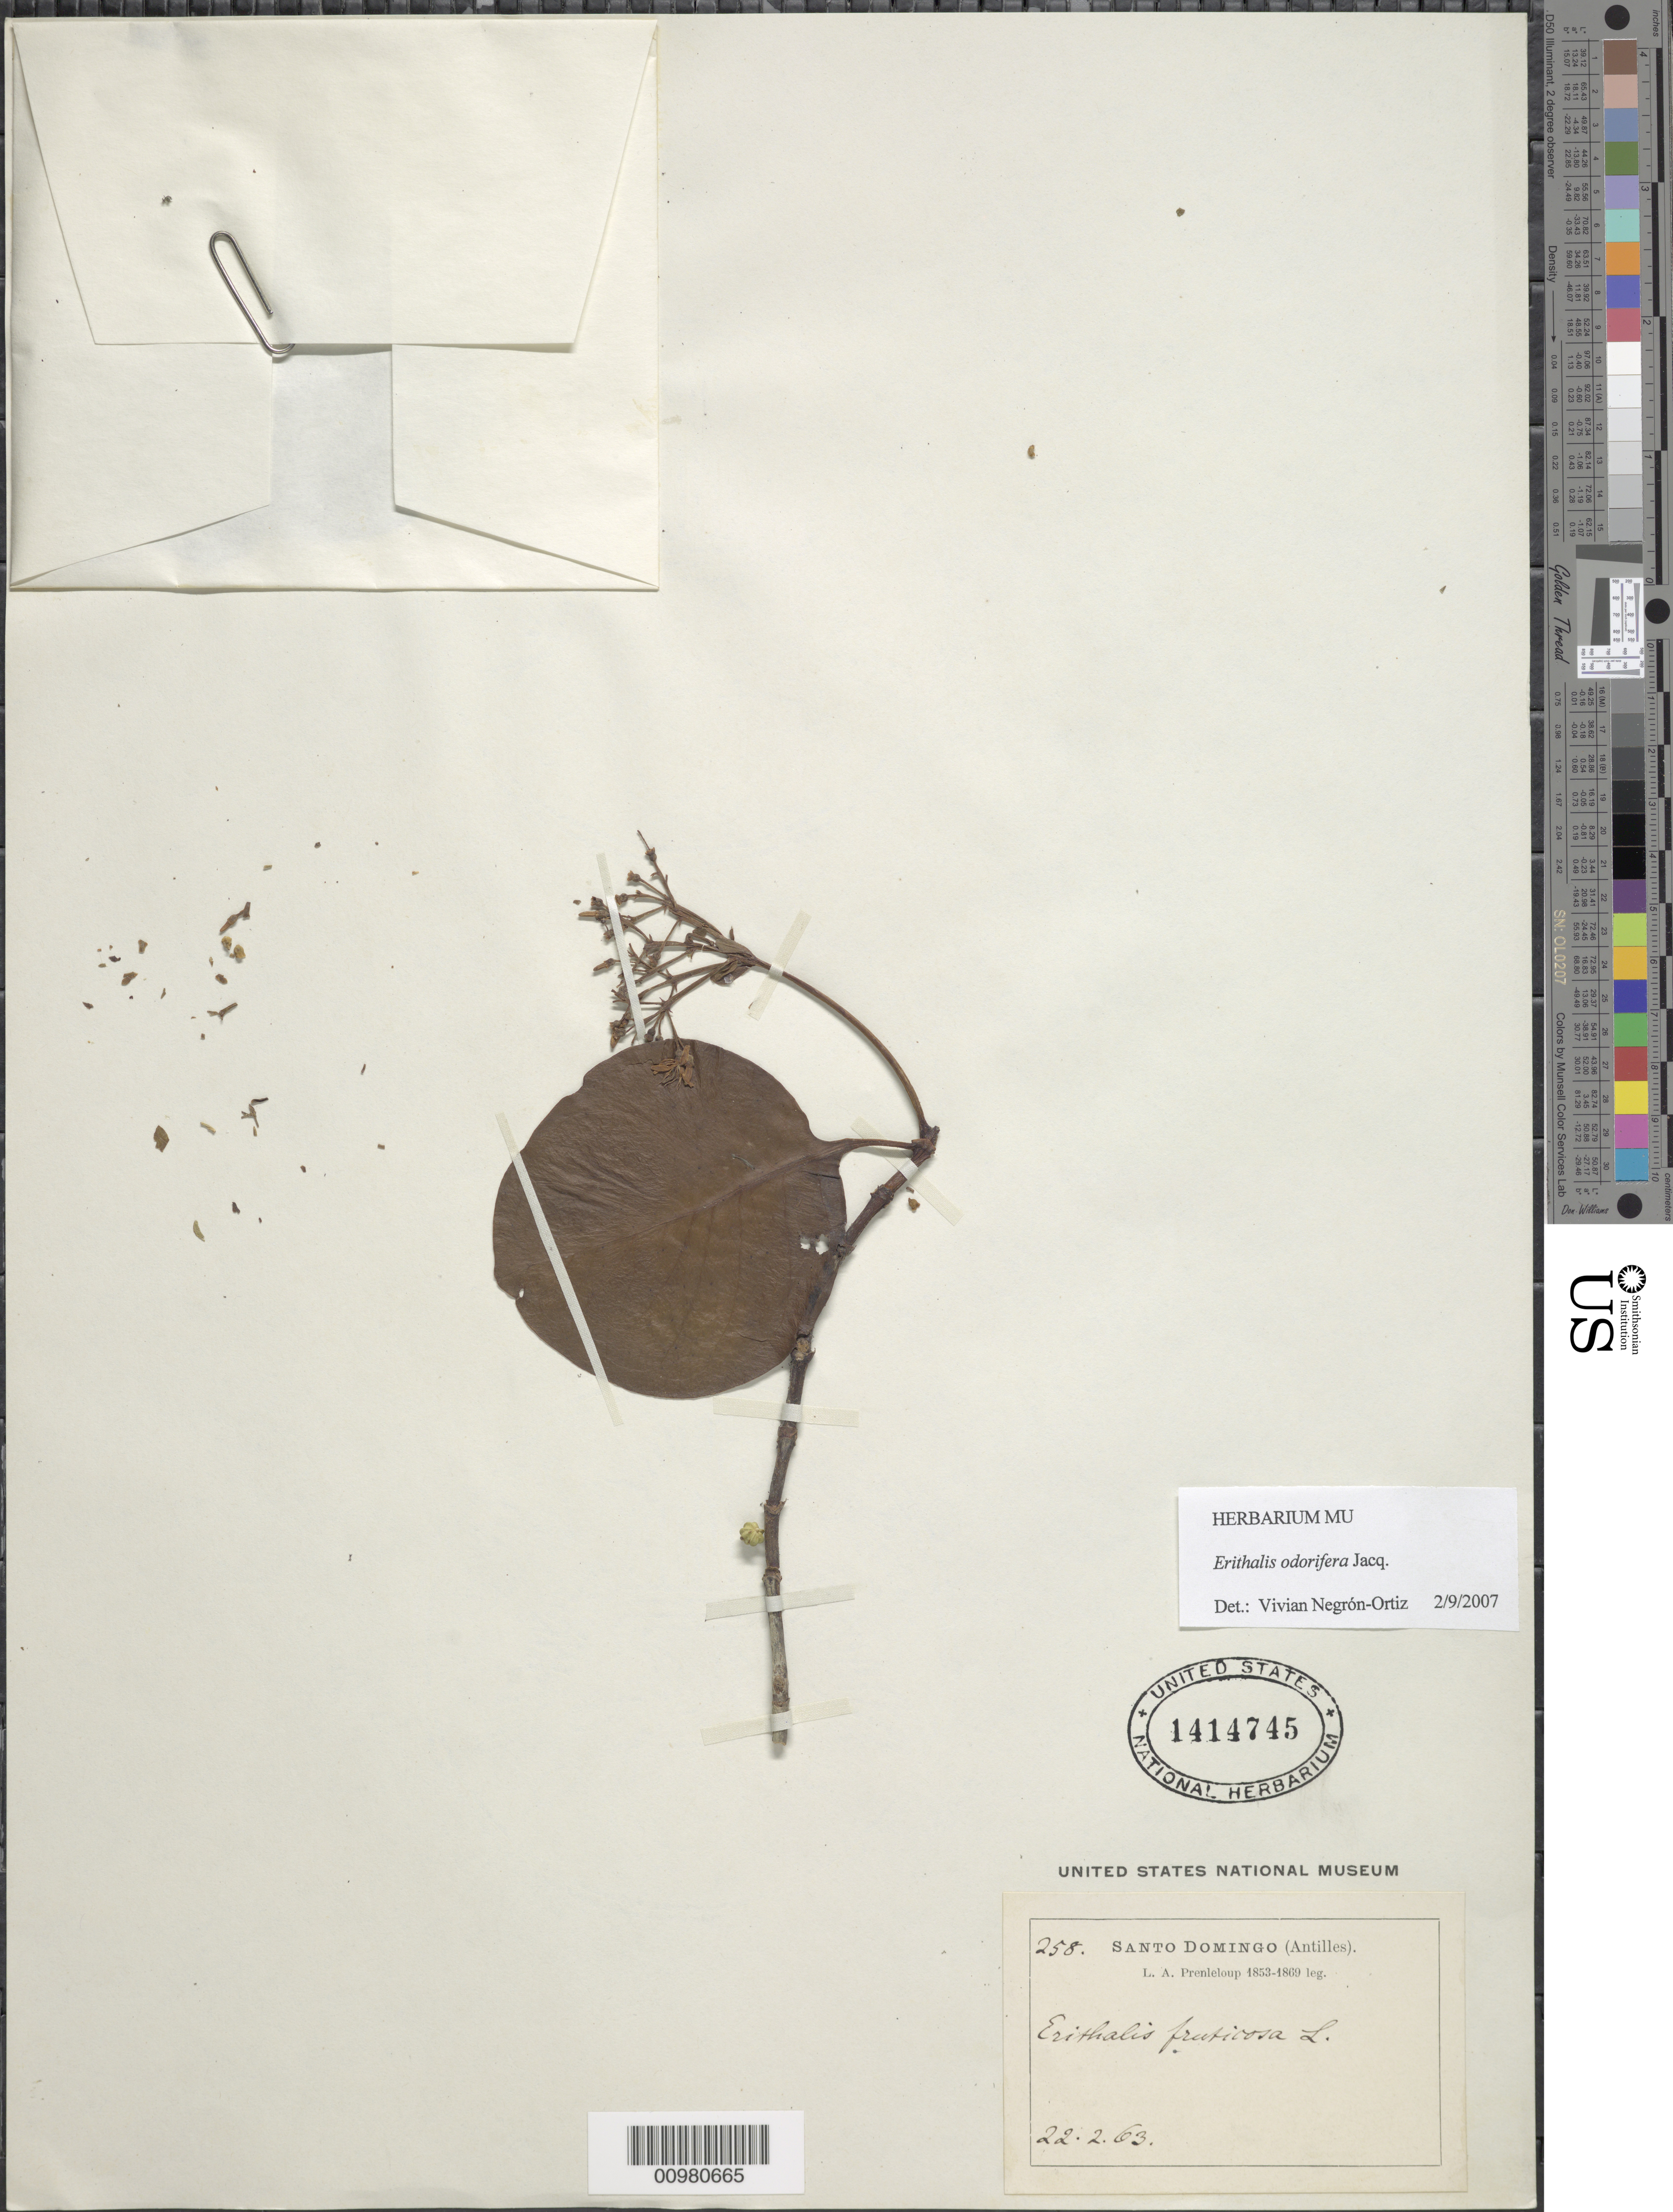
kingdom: Plantae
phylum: Tracheophyta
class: Magnoliopsida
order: Gentianales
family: Rubiaceae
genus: Erithalis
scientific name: Erithalis odorifera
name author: Jacq.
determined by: Negrón-Ortiz, V.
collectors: L. Preneloup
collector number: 258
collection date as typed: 22 Feb 1863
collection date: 1863-02-22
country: Dominican Republic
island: Hispaniola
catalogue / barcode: US 1414745